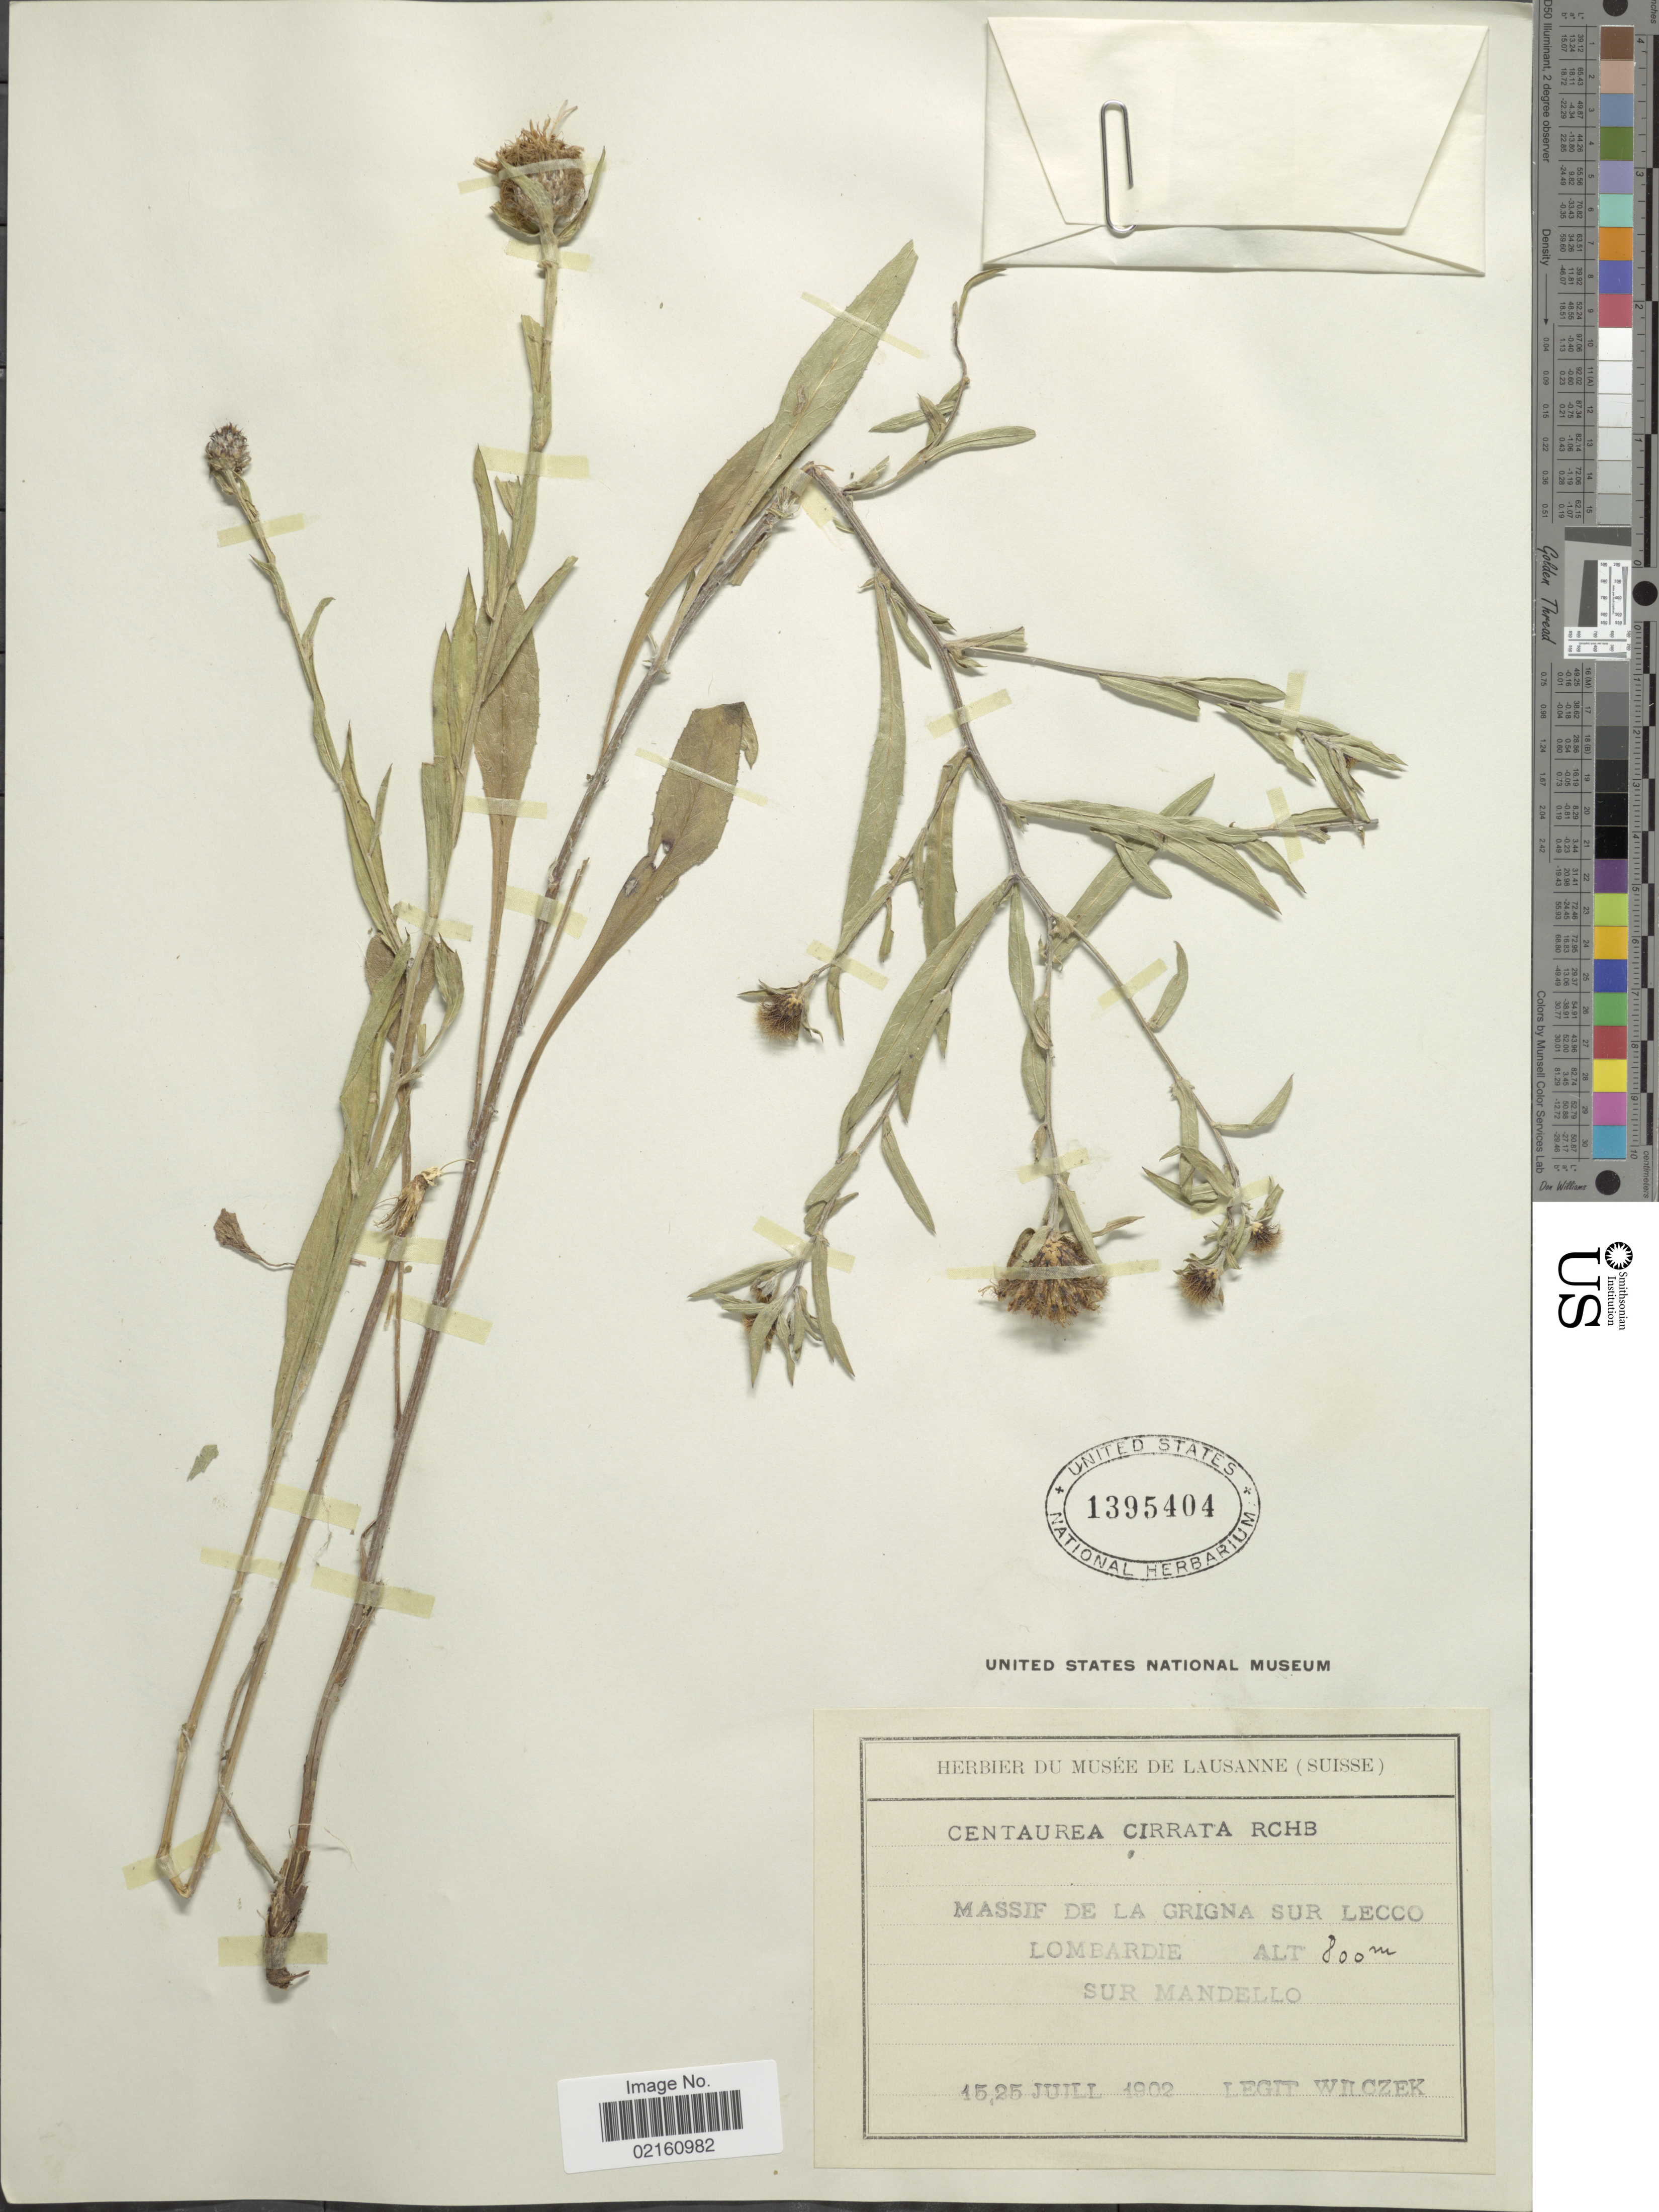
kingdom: Plantae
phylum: Tracheophyta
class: Magnoliopsida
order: Asterales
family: Asteraceae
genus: Centaurea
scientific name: Centaurea nervosa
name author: Willd.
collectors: Wilczek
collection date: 1902-07-15/1902-07-25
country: Italy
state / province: Lombardy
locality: Massif de la Grigna sur Lecco, Lombardie, Sur Mandello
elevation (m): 800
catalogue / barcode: US 1395404